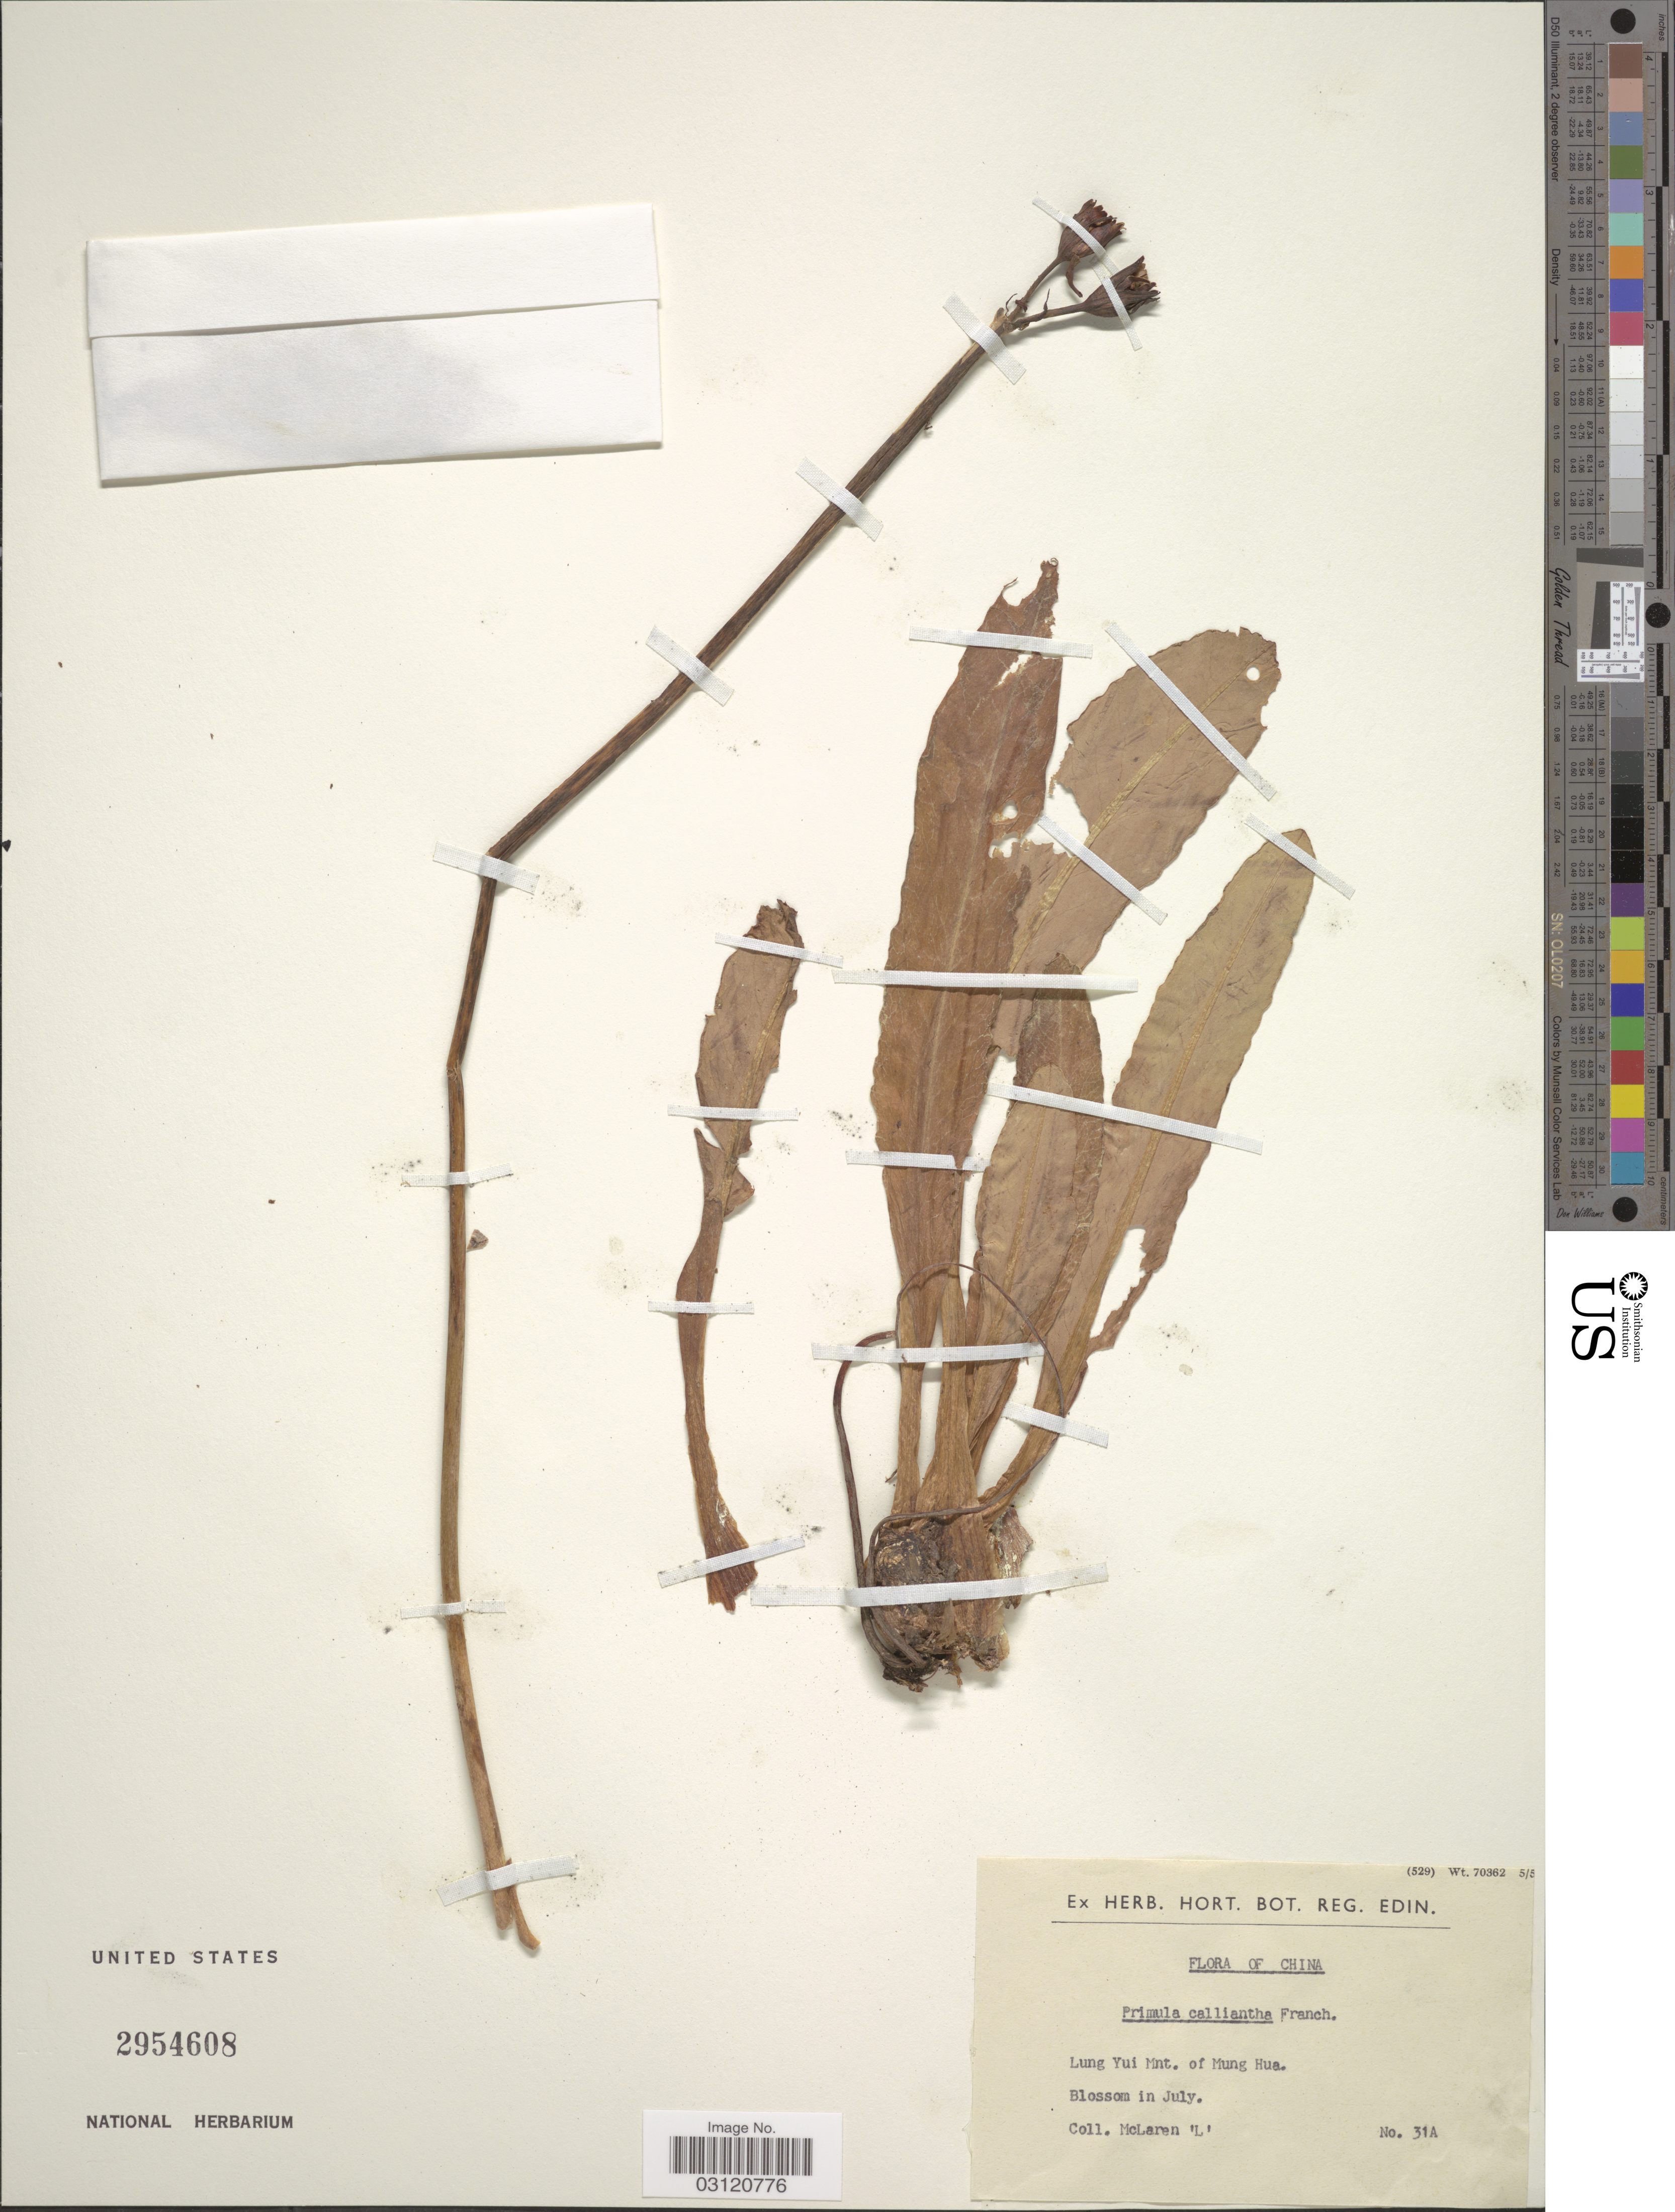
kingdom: Plantae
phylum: Tracheophyta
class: Magnoliopsida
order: Ericales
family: Primulaceae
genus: Primula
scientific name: Primula calliantha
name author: Franch.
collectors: McLaren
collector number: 31A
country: China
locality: Lung Yui Mnt. of Mung Hua.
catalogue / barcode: US 2954608